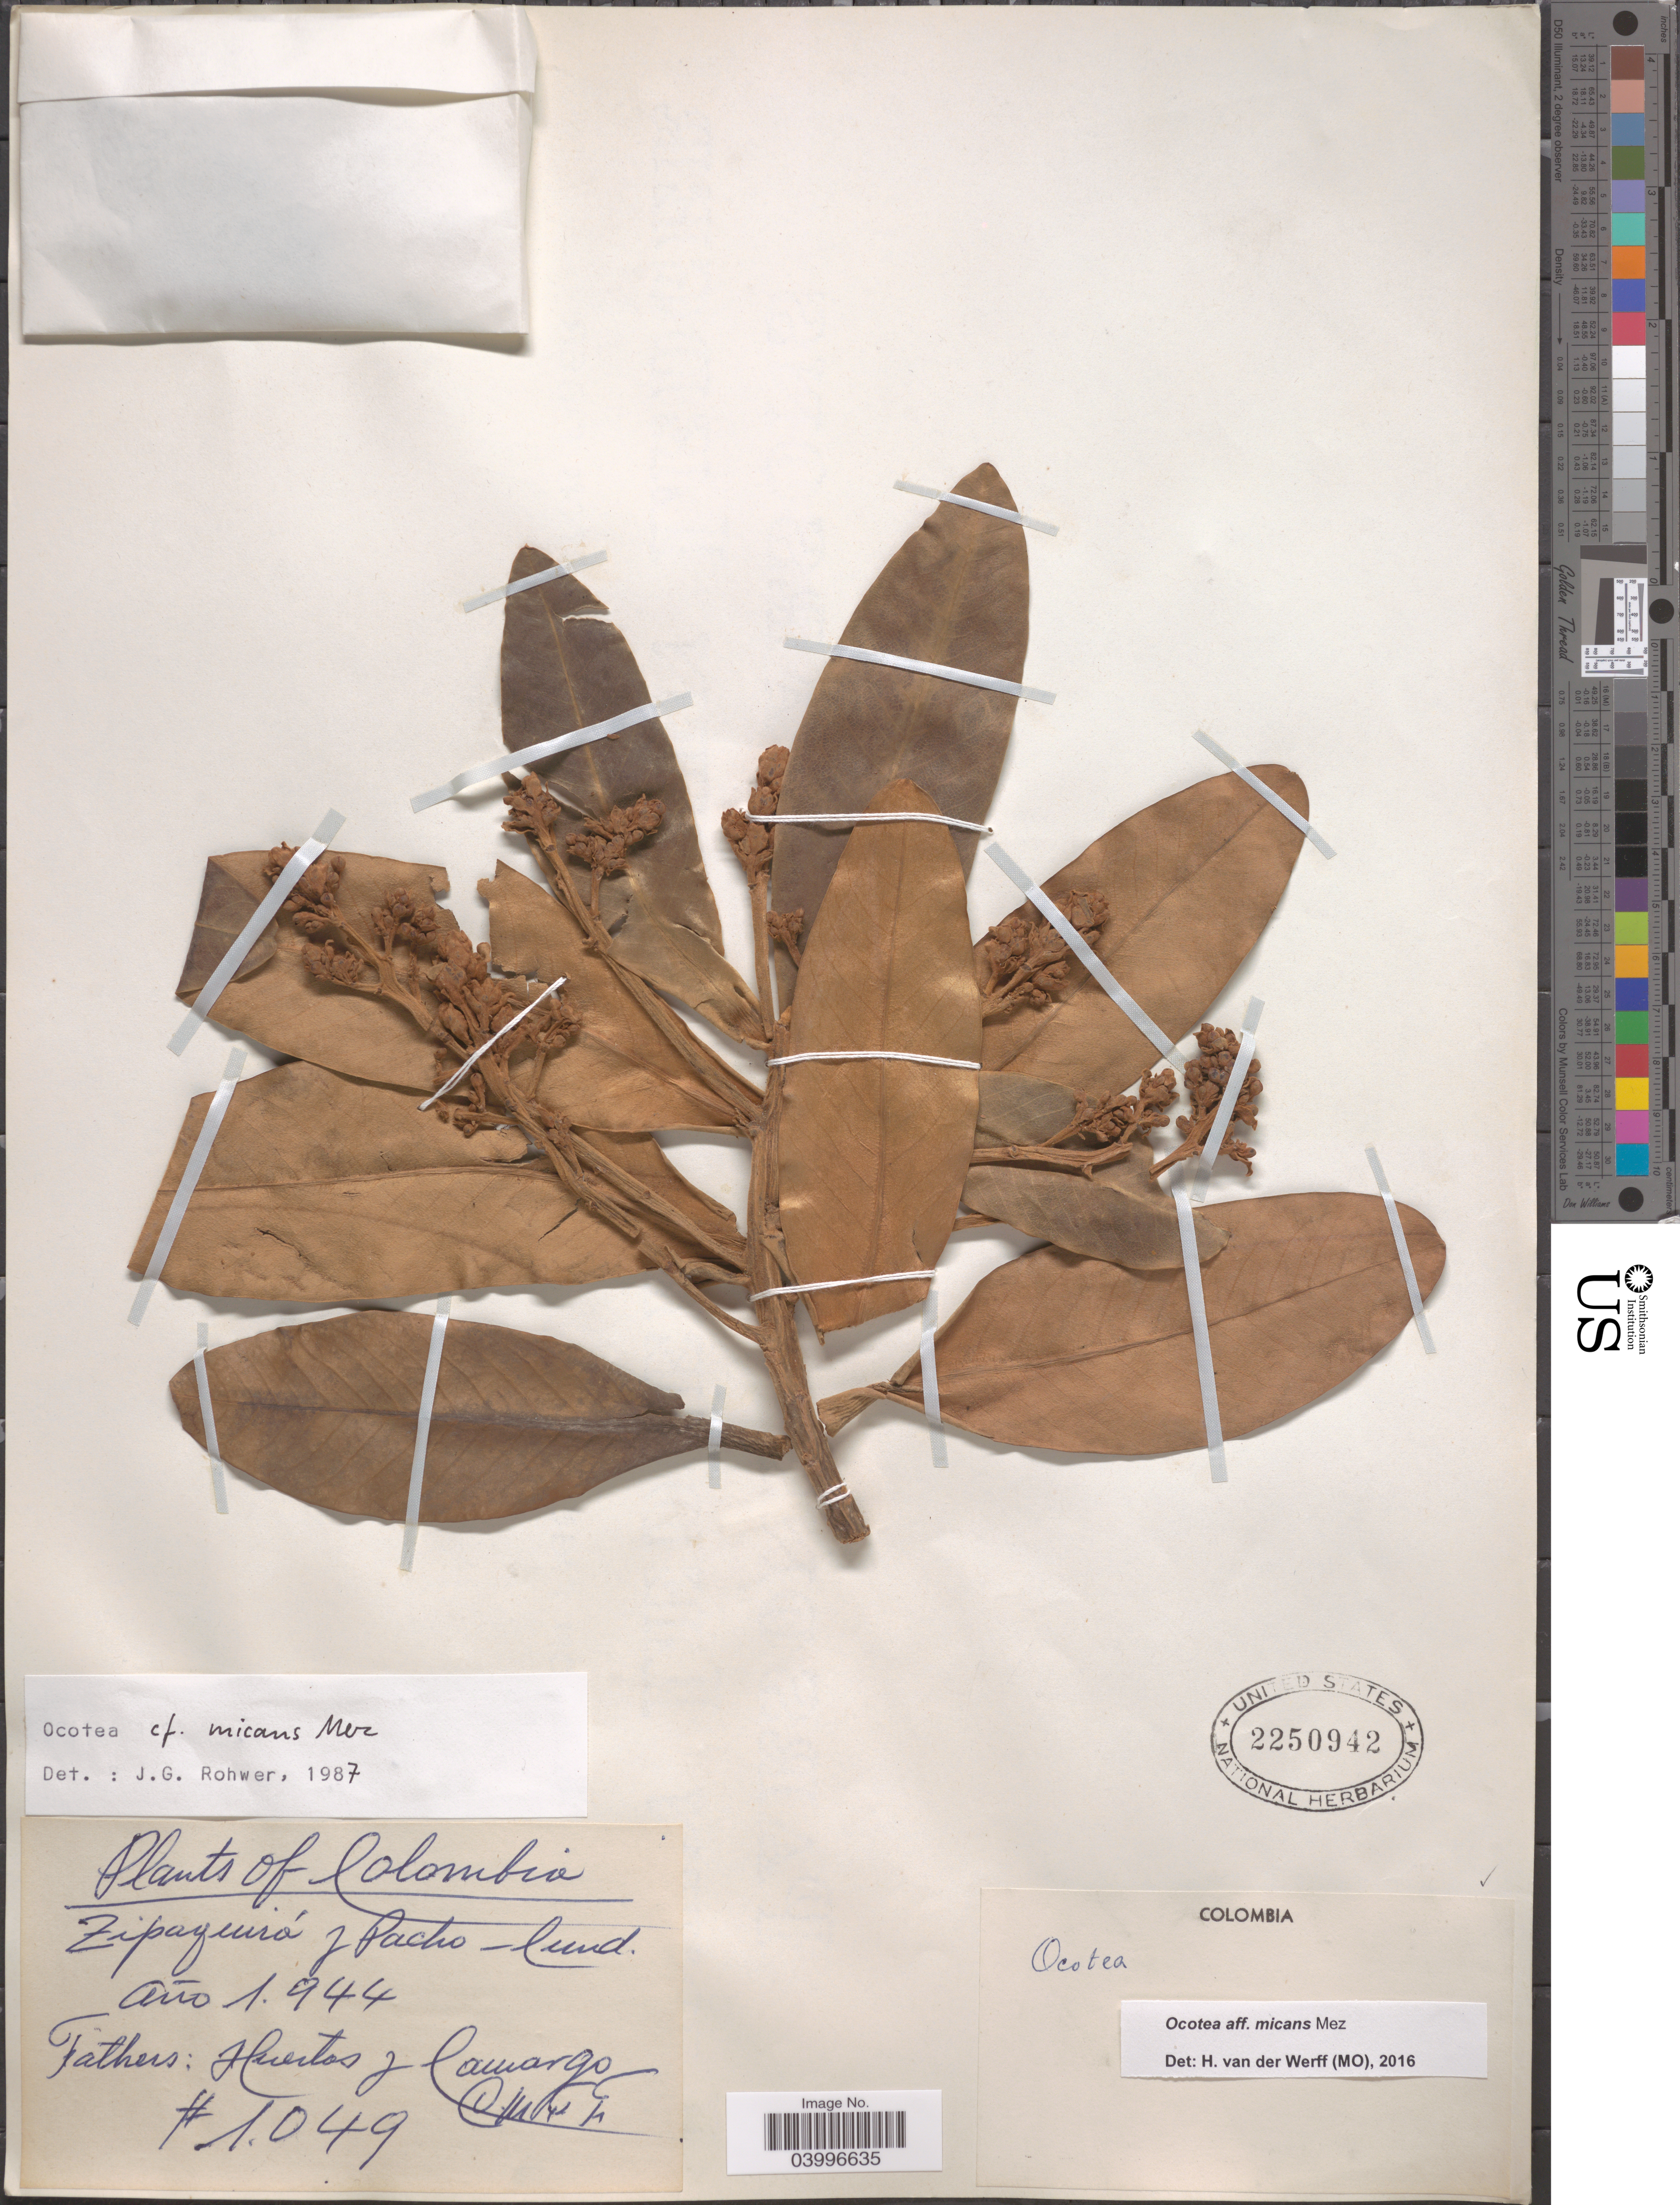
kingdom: Plantae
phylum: Tracheophyta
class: Magnoliopsida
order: Laurales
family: Lauraceae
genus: Ocotea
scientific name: Ocotea micans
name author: Mez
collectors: H. Camargo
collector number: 1049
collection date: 1944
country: Colombia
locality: Zipaguirá j Pacho-lund.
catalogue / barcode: US 2250942